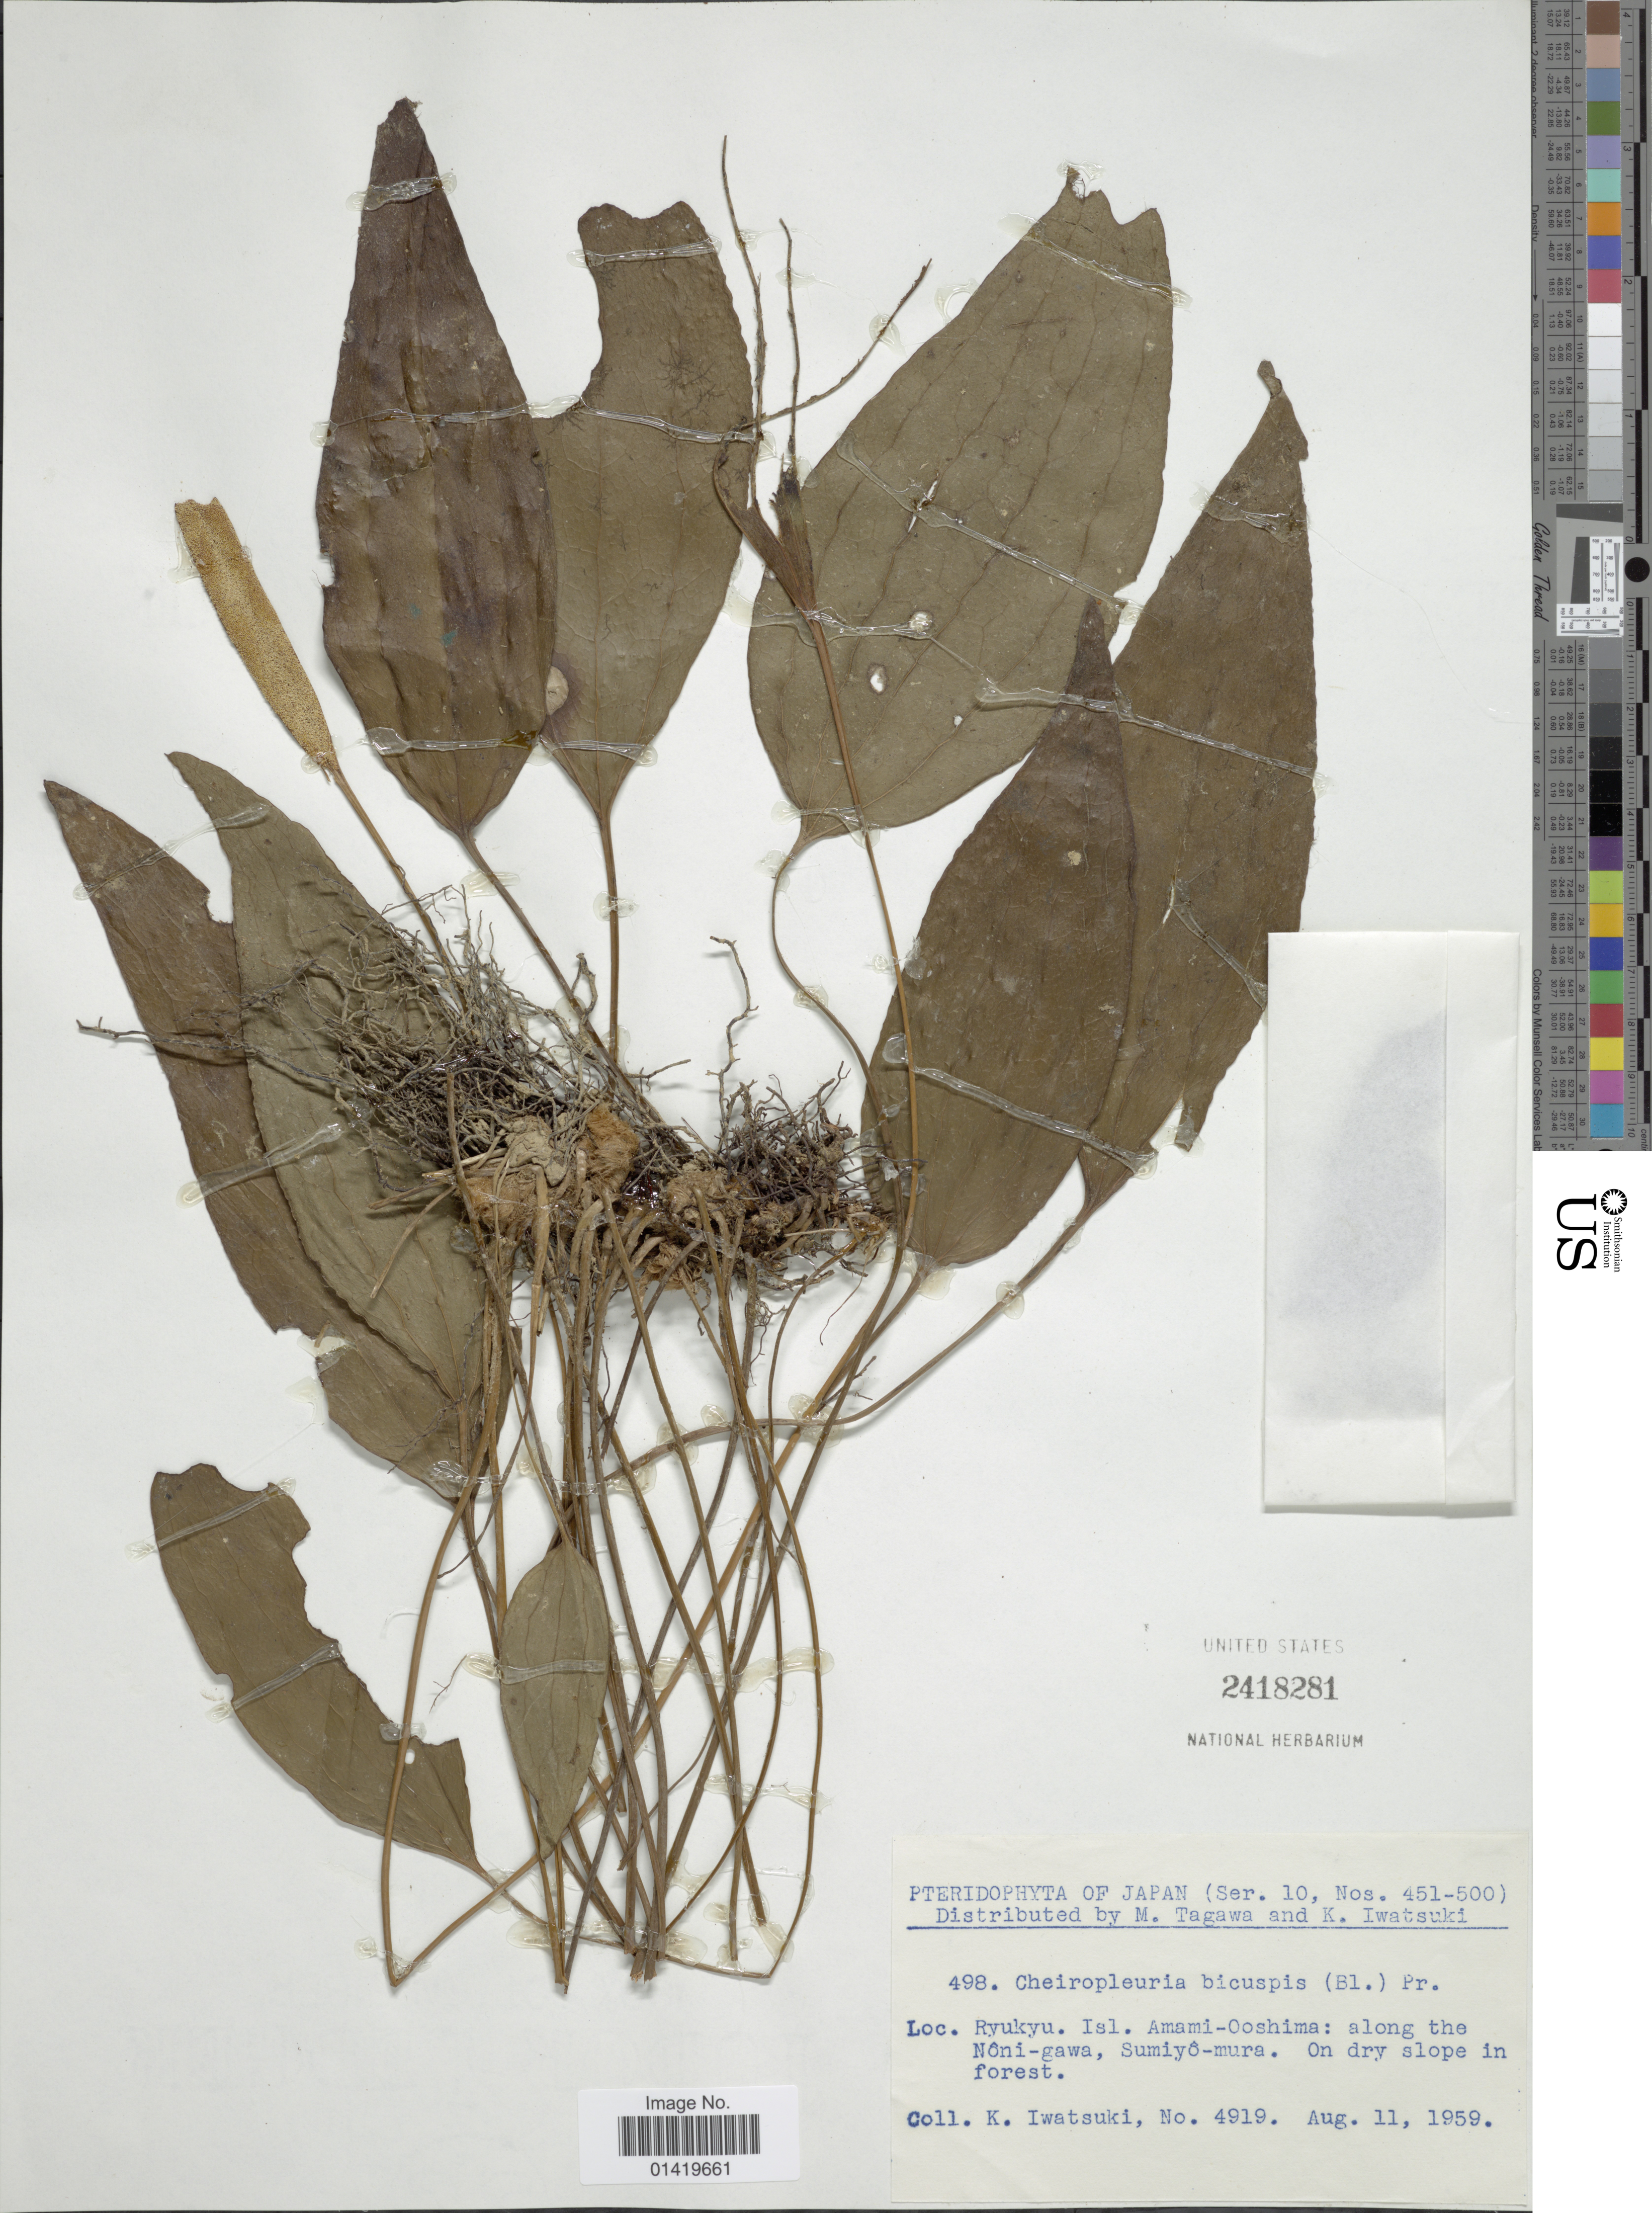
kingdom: Plantae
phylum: Tracheophyta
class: Polypodiopsida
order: Gleicheniales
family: Dipteridaceae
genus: Cheiropleuria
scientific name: Cheiropleuria bicuspis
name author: (Blume) C. Presl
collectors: K. Iwatsuki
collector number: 4919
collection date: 1959-08-11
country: Japan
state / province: Kagosima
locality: Ryukyu. Isl. Amami-Ooshima: along the Nôni-gawa, Sumiyô-mura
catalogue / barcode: US 2418281